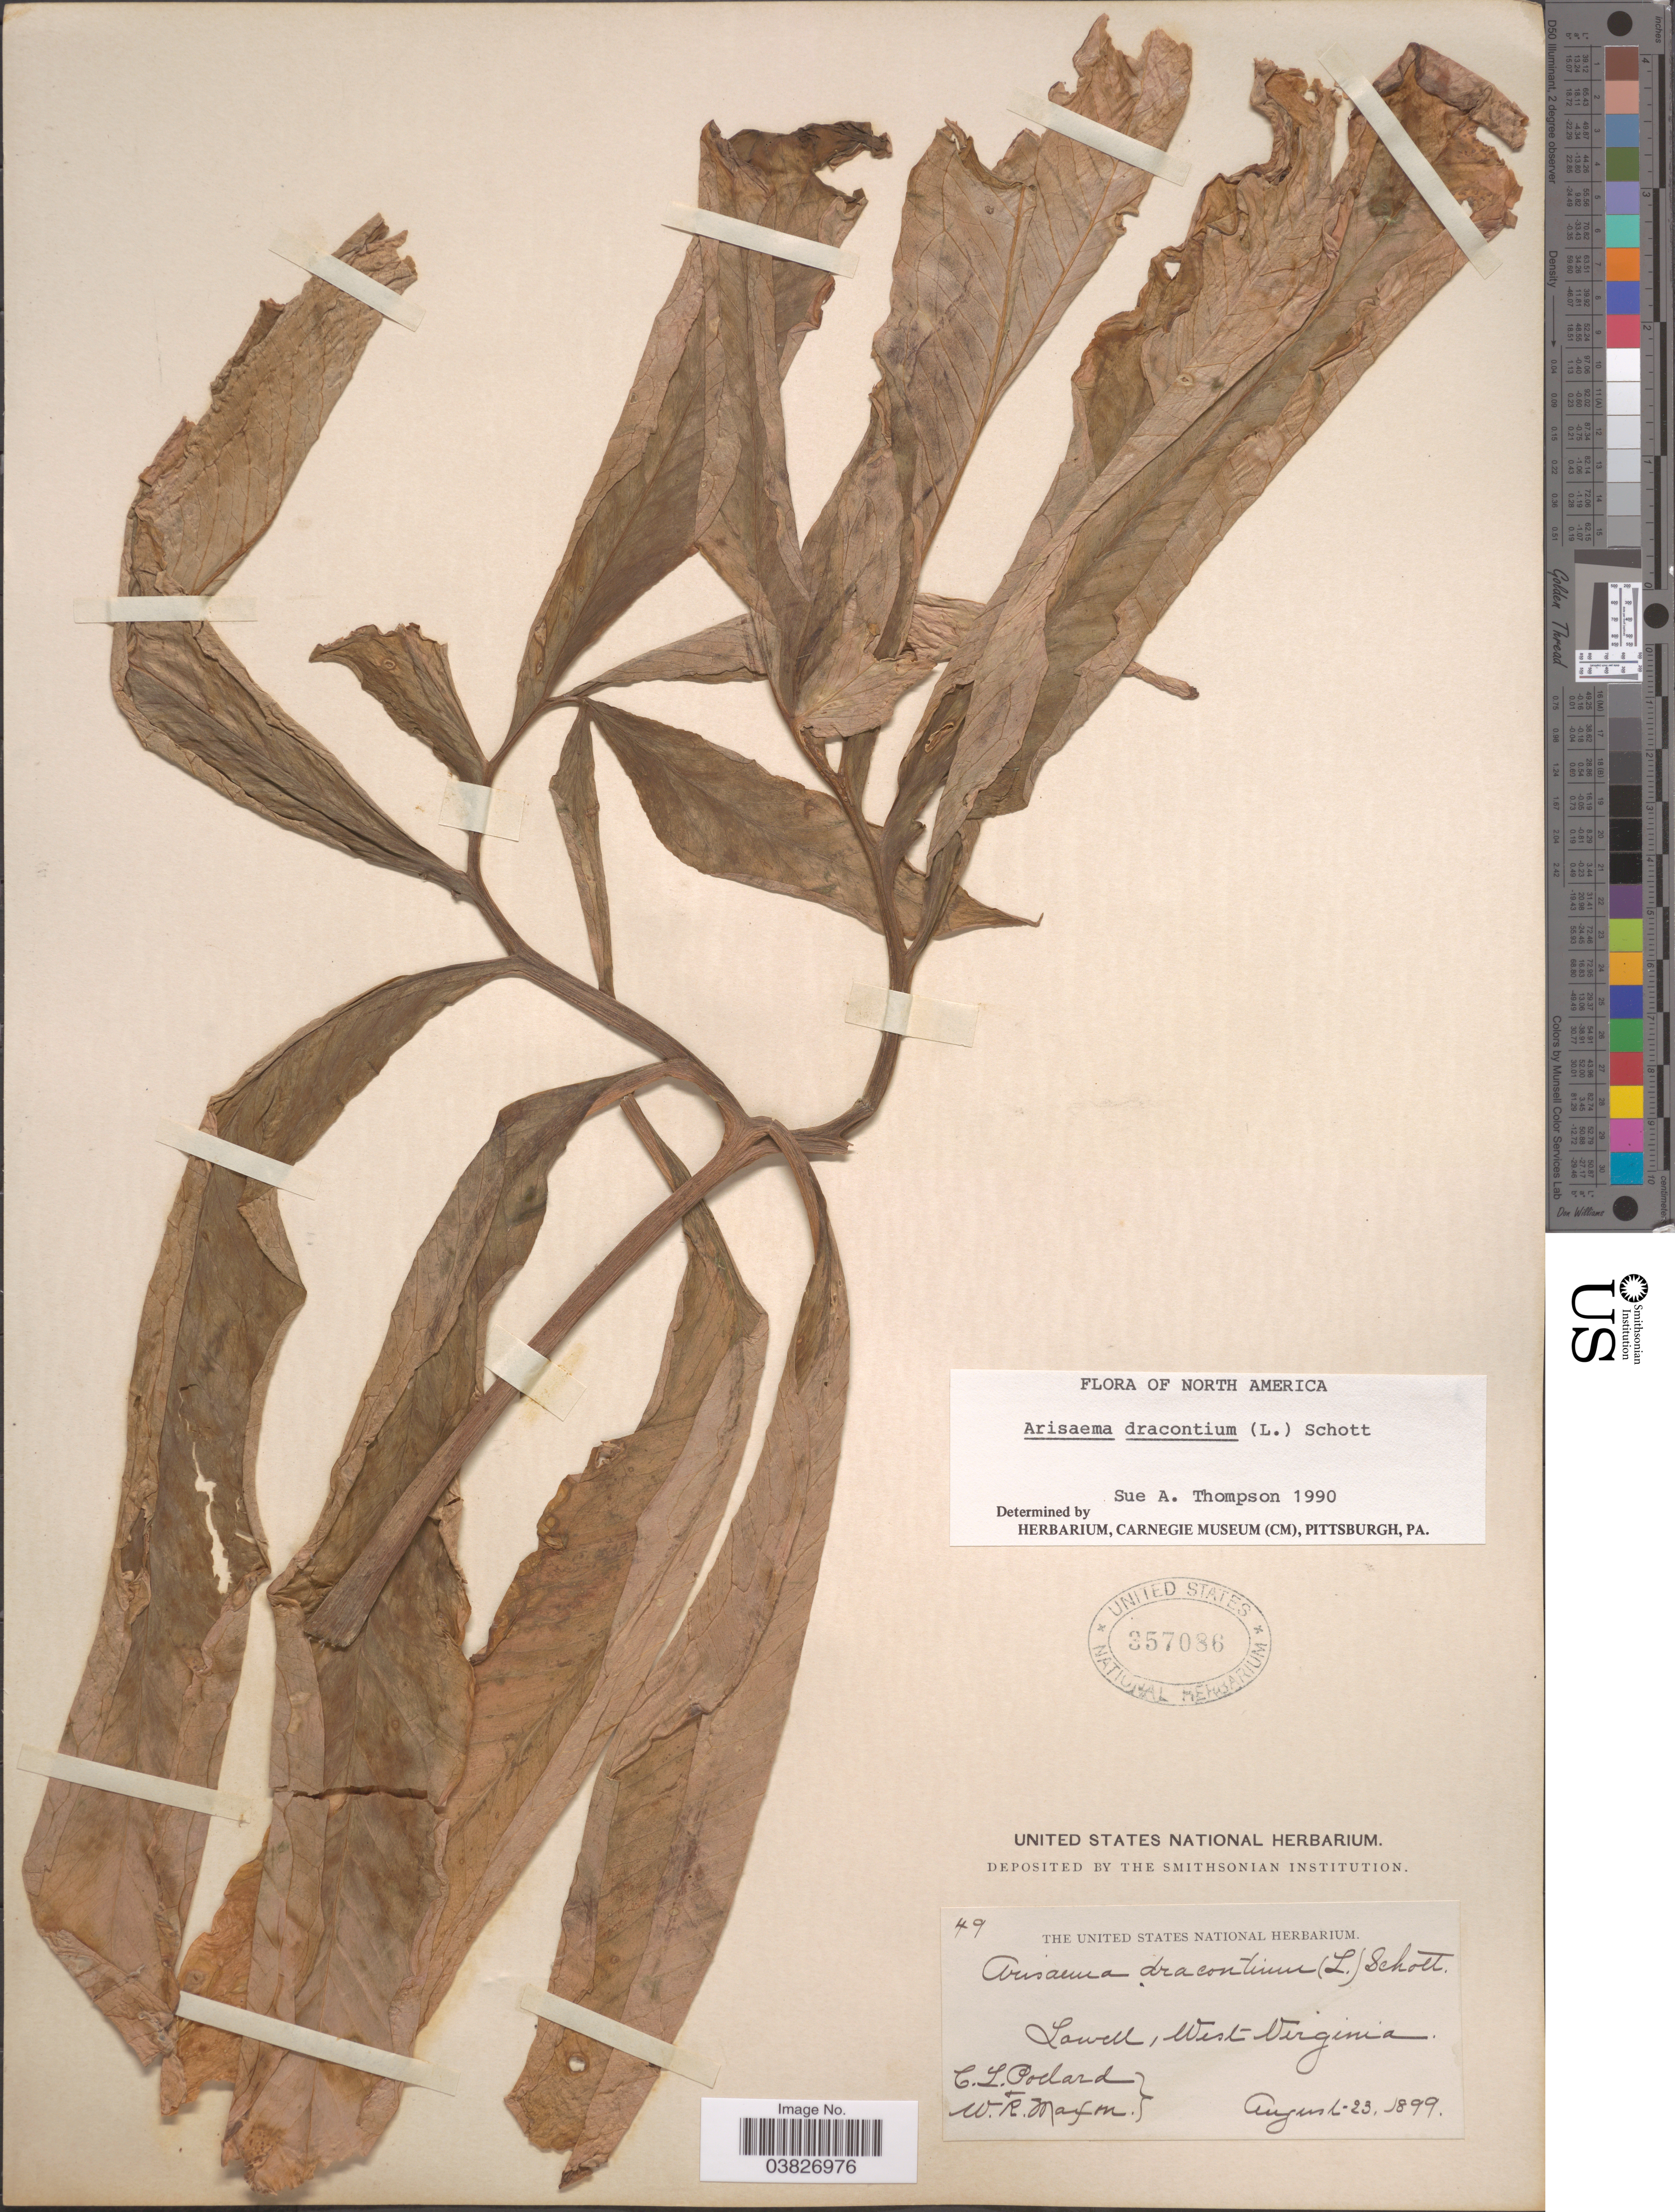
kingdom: Plantae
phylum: Tracheophyta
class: Liliopsida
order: Alismatales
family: Araceae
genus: Arisaema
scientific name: Arisaema dracontium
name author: (L.) Schott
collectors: C. L. Pollard & W. R. Maxon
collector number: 49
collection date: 1899-08-23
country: United States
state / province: West Virginia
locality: Lowell.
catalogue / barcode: US 357086